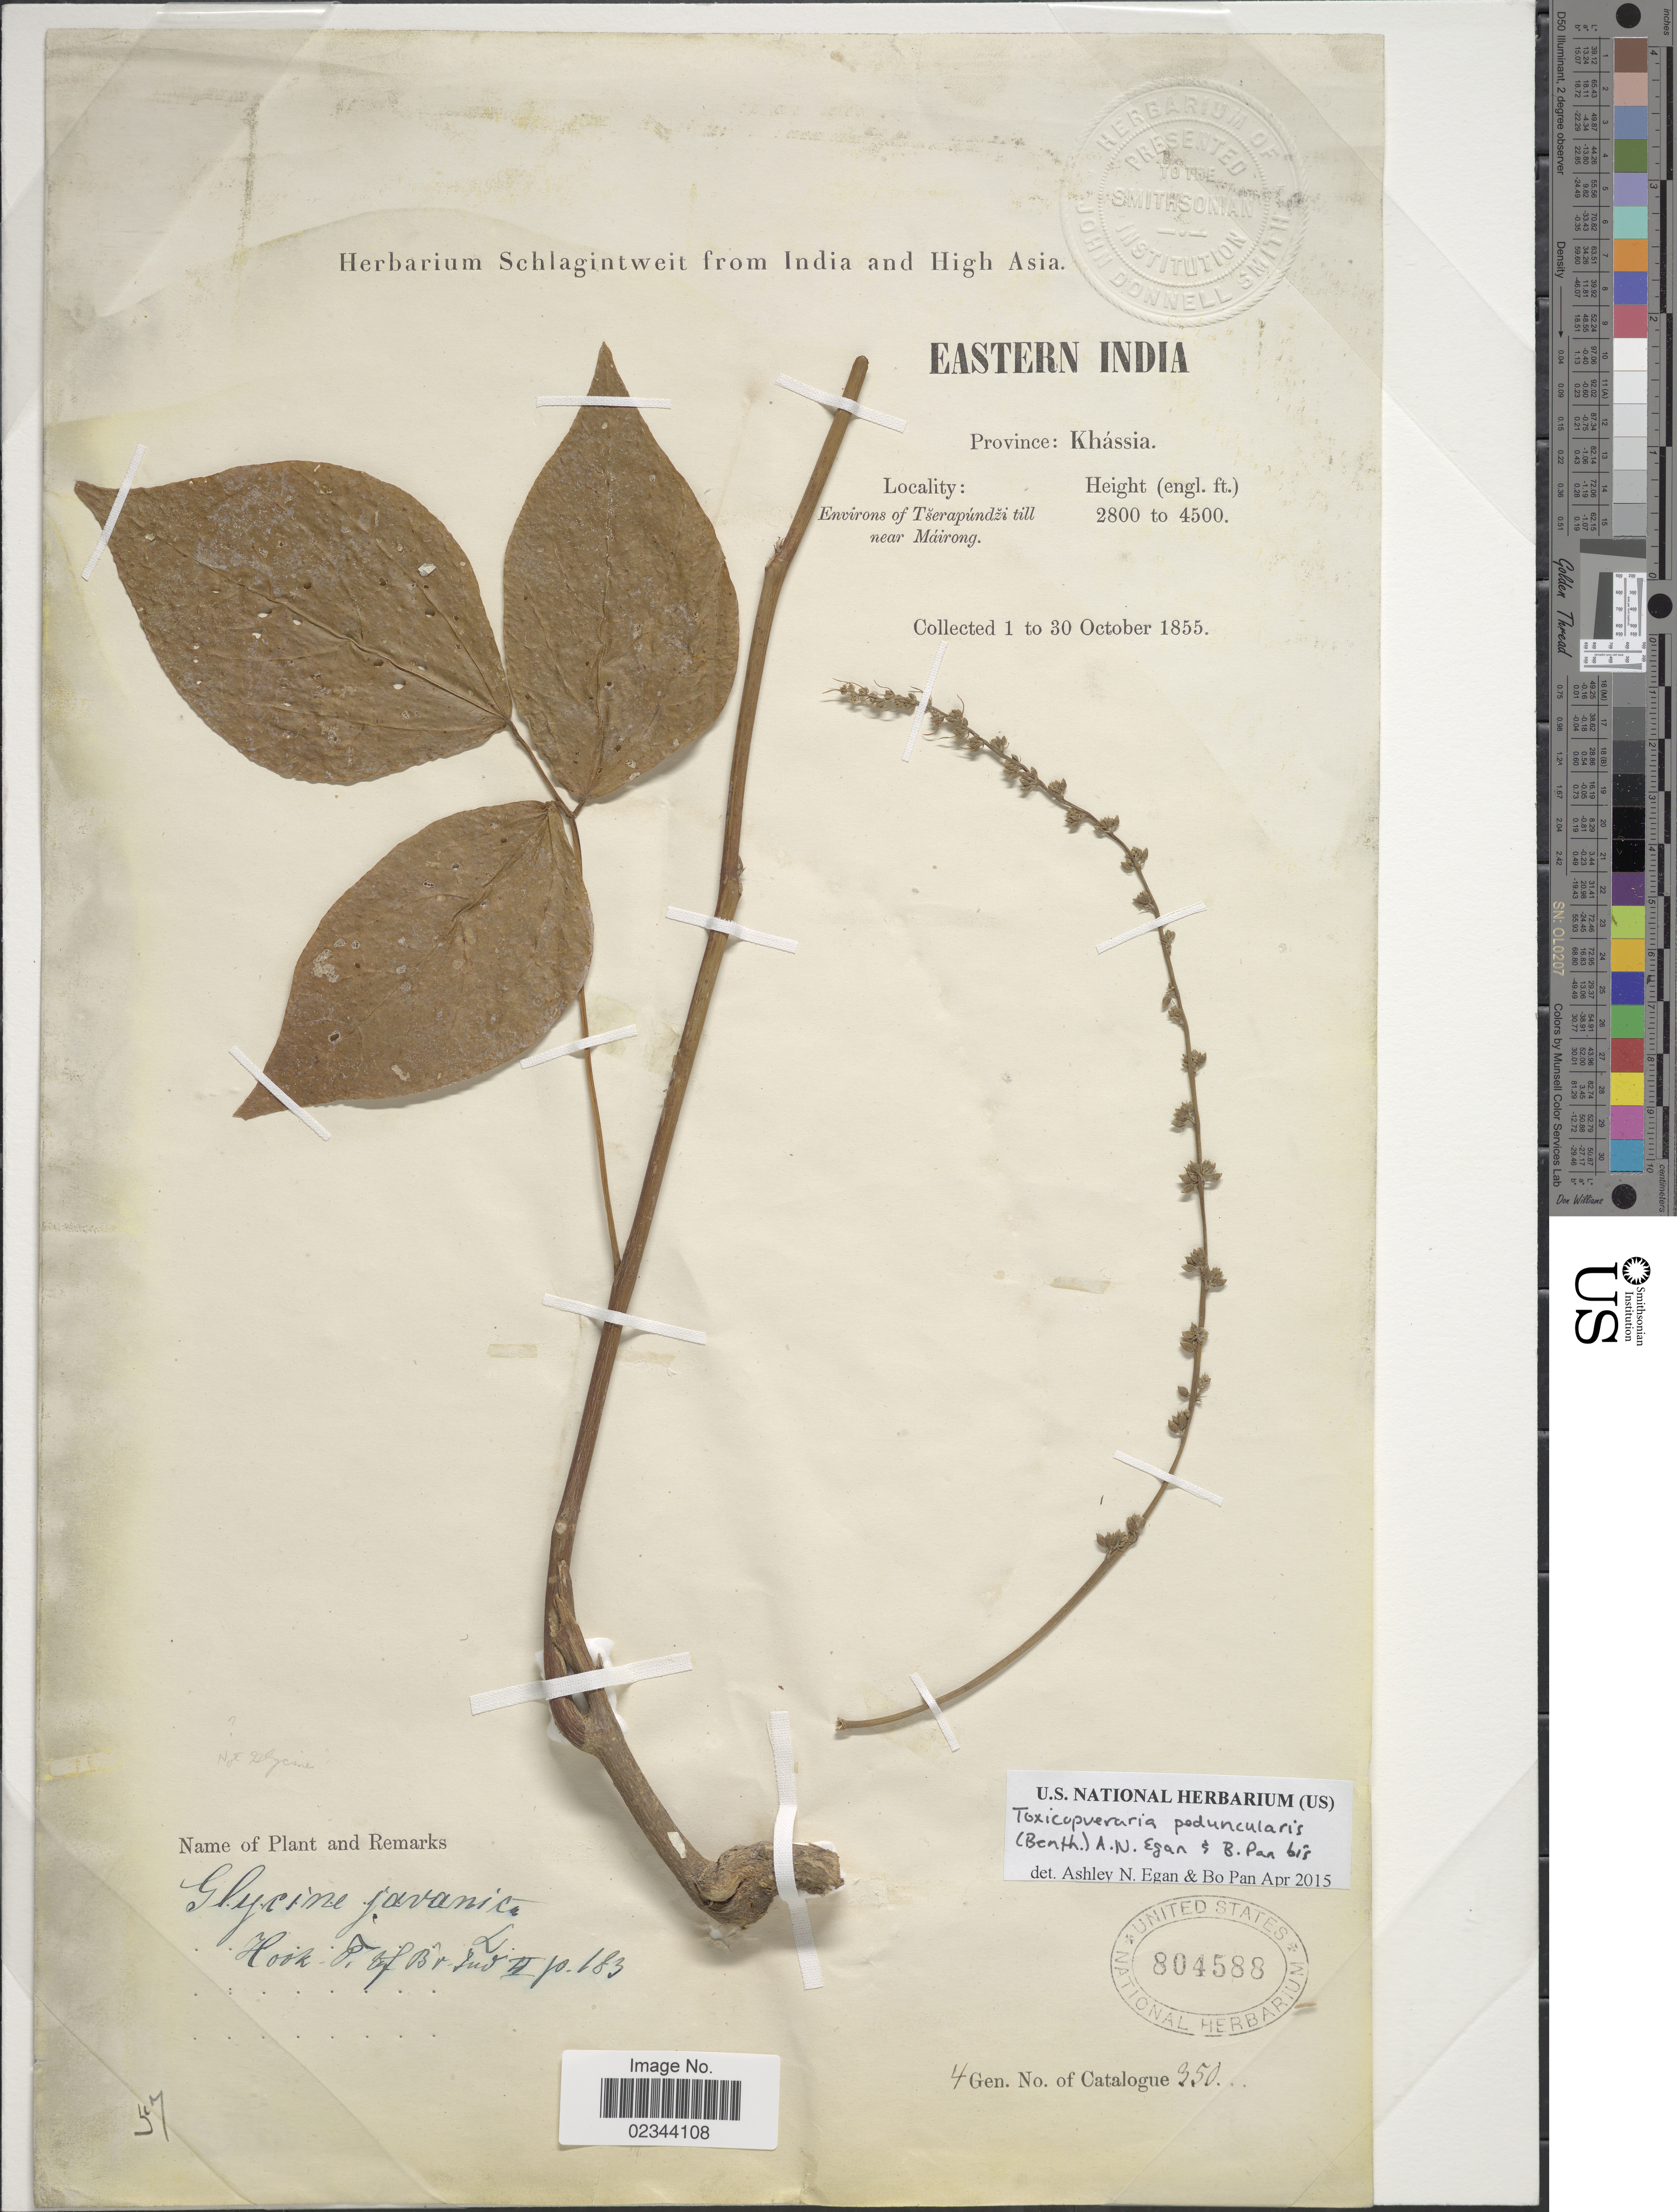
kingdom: Plantae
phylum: Tracheophyta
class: Magnoliopsida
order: Fabales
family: Fabaceae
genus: Toxicopueraria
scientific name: Toxicopueraria peduncularis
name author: (Benth.) A.N. Egan & B. Pan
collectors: ex herb. Schlagintweit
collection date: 1855-10-01/1855-10-30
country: India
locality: Eastern India. Province: Khasia. Environs of Tserapundzi till near Mairong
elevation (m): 853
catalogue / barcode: US 804588